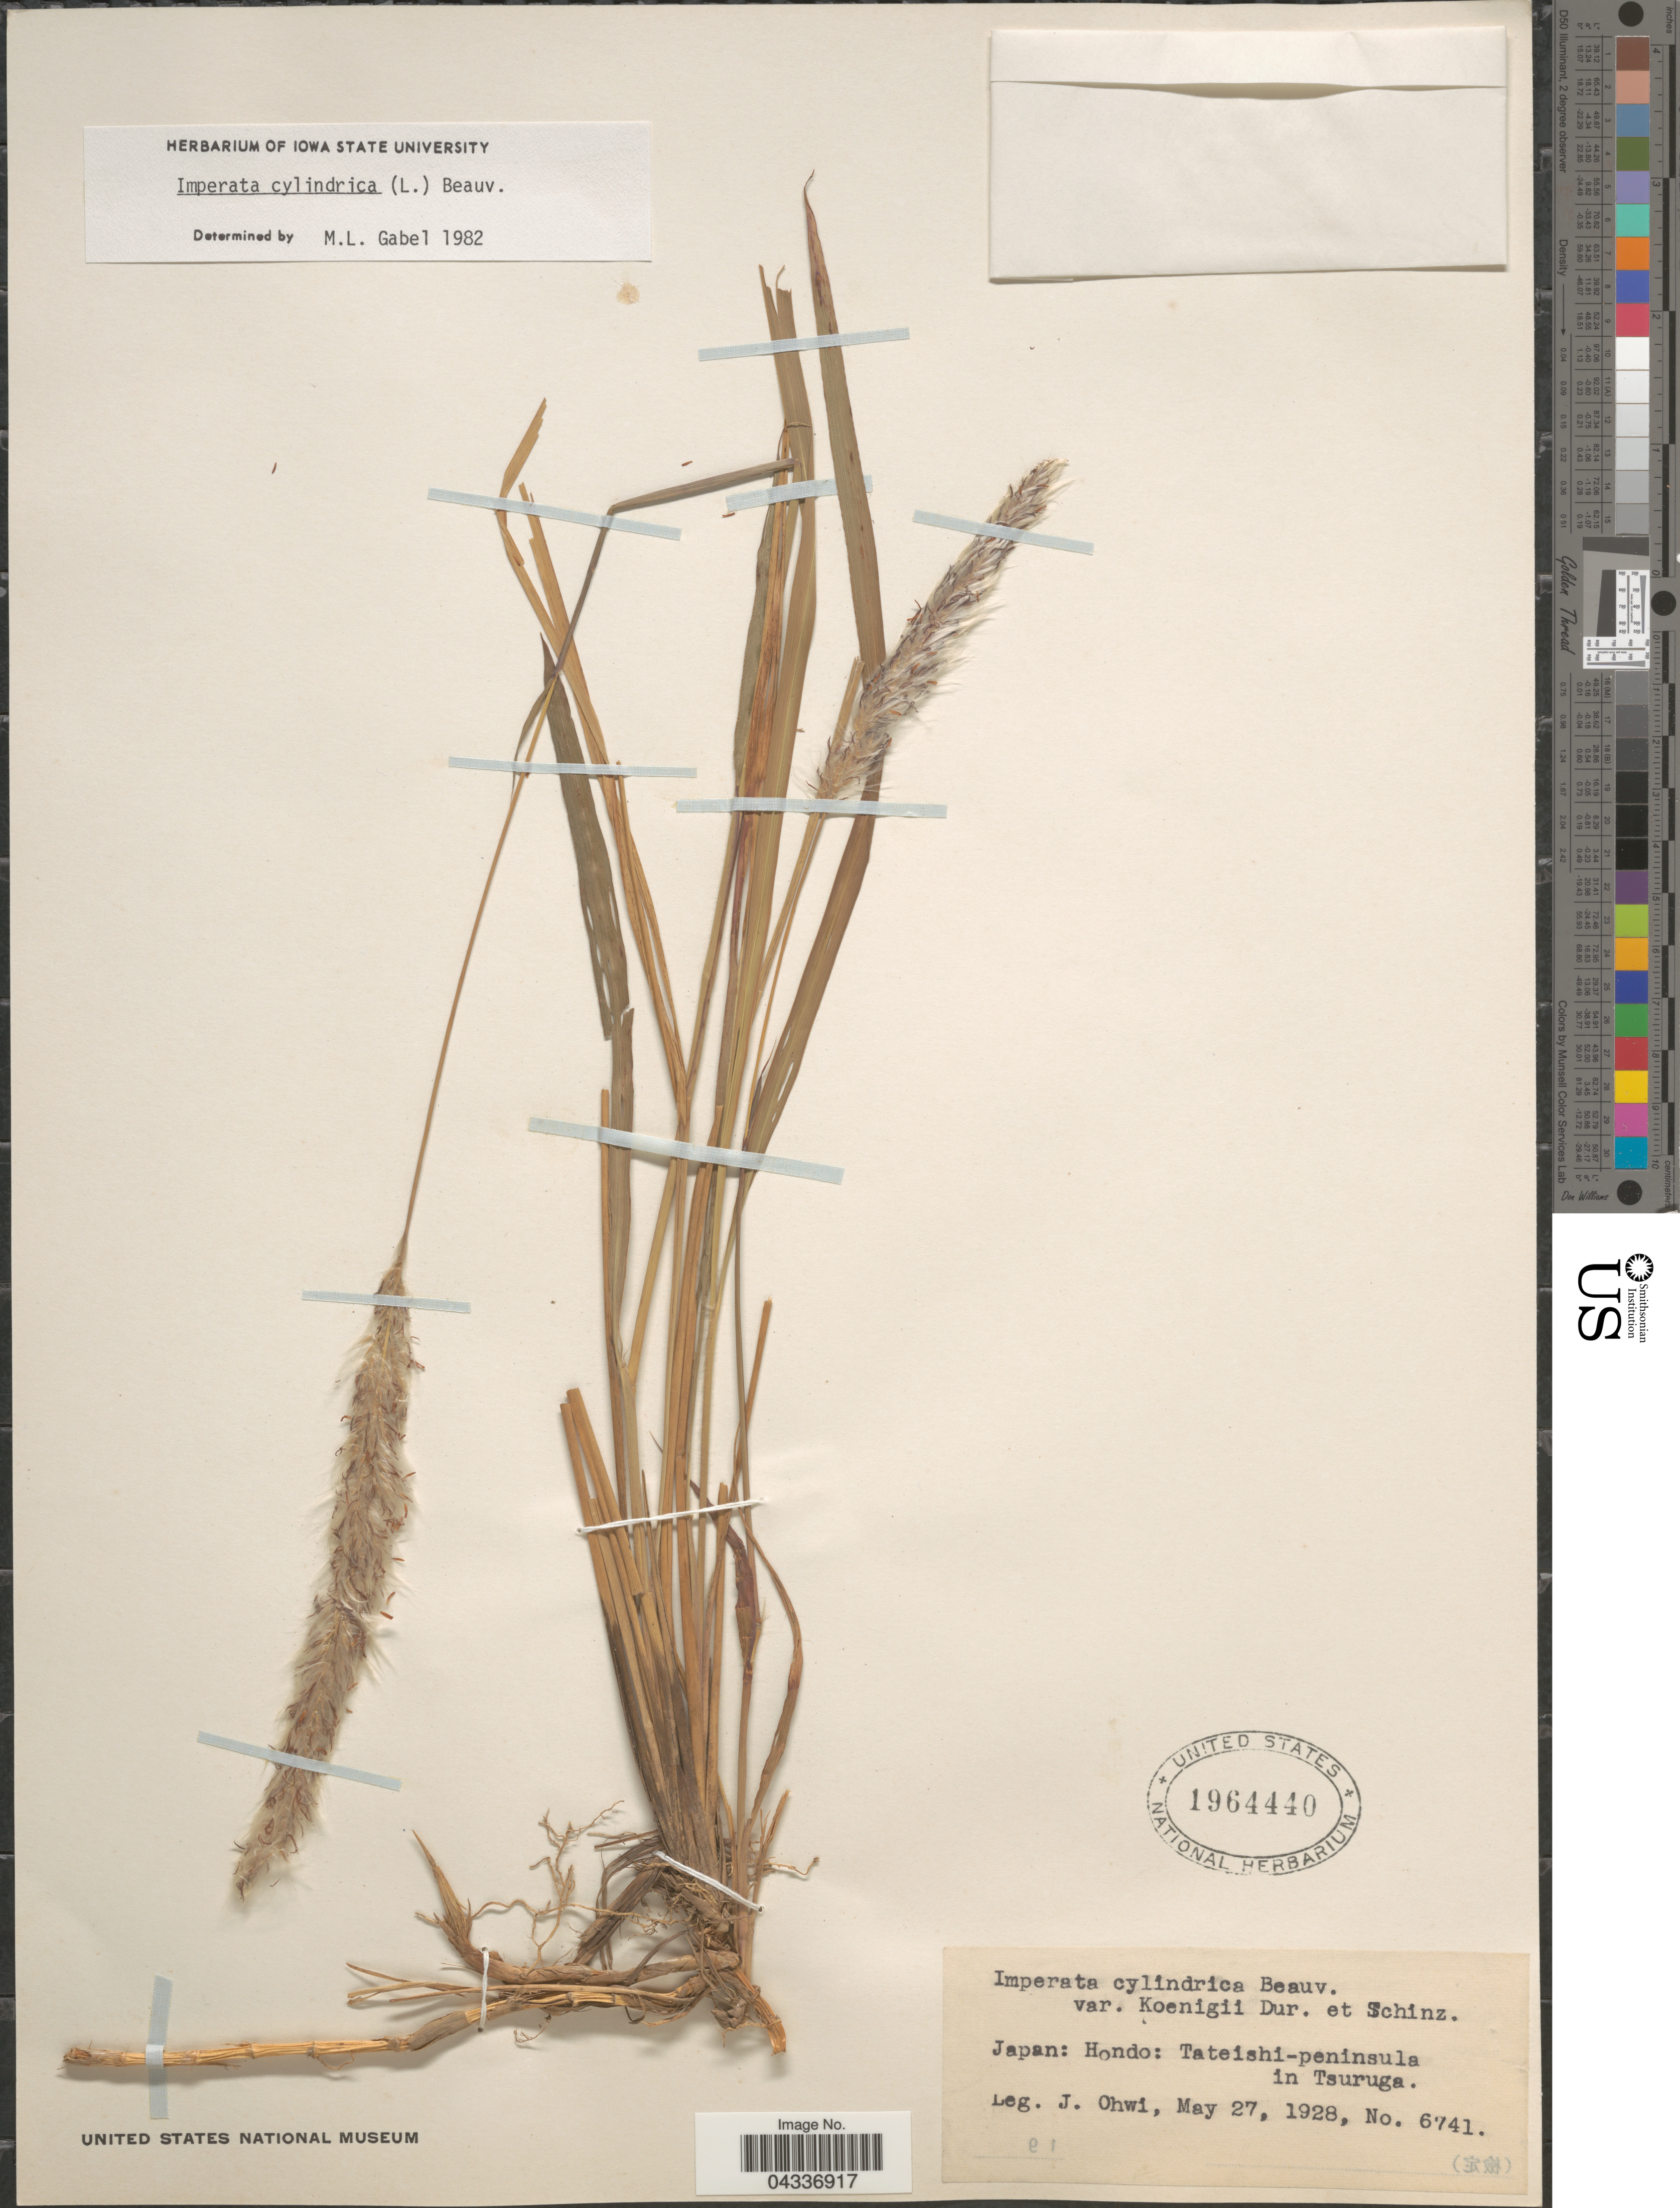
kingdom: Plantae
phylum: Tracheophyta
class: Liliopsida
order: Poales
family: Poaceae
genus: Imperata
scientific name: Imperata cylindrica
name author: (L.) P. Beauv.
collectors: J. Ohwi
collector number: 6741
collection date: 1928-05-27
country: Japan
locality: Hondo: Tateishi-peninsula in Tsuruga.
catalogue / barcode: US 1964440